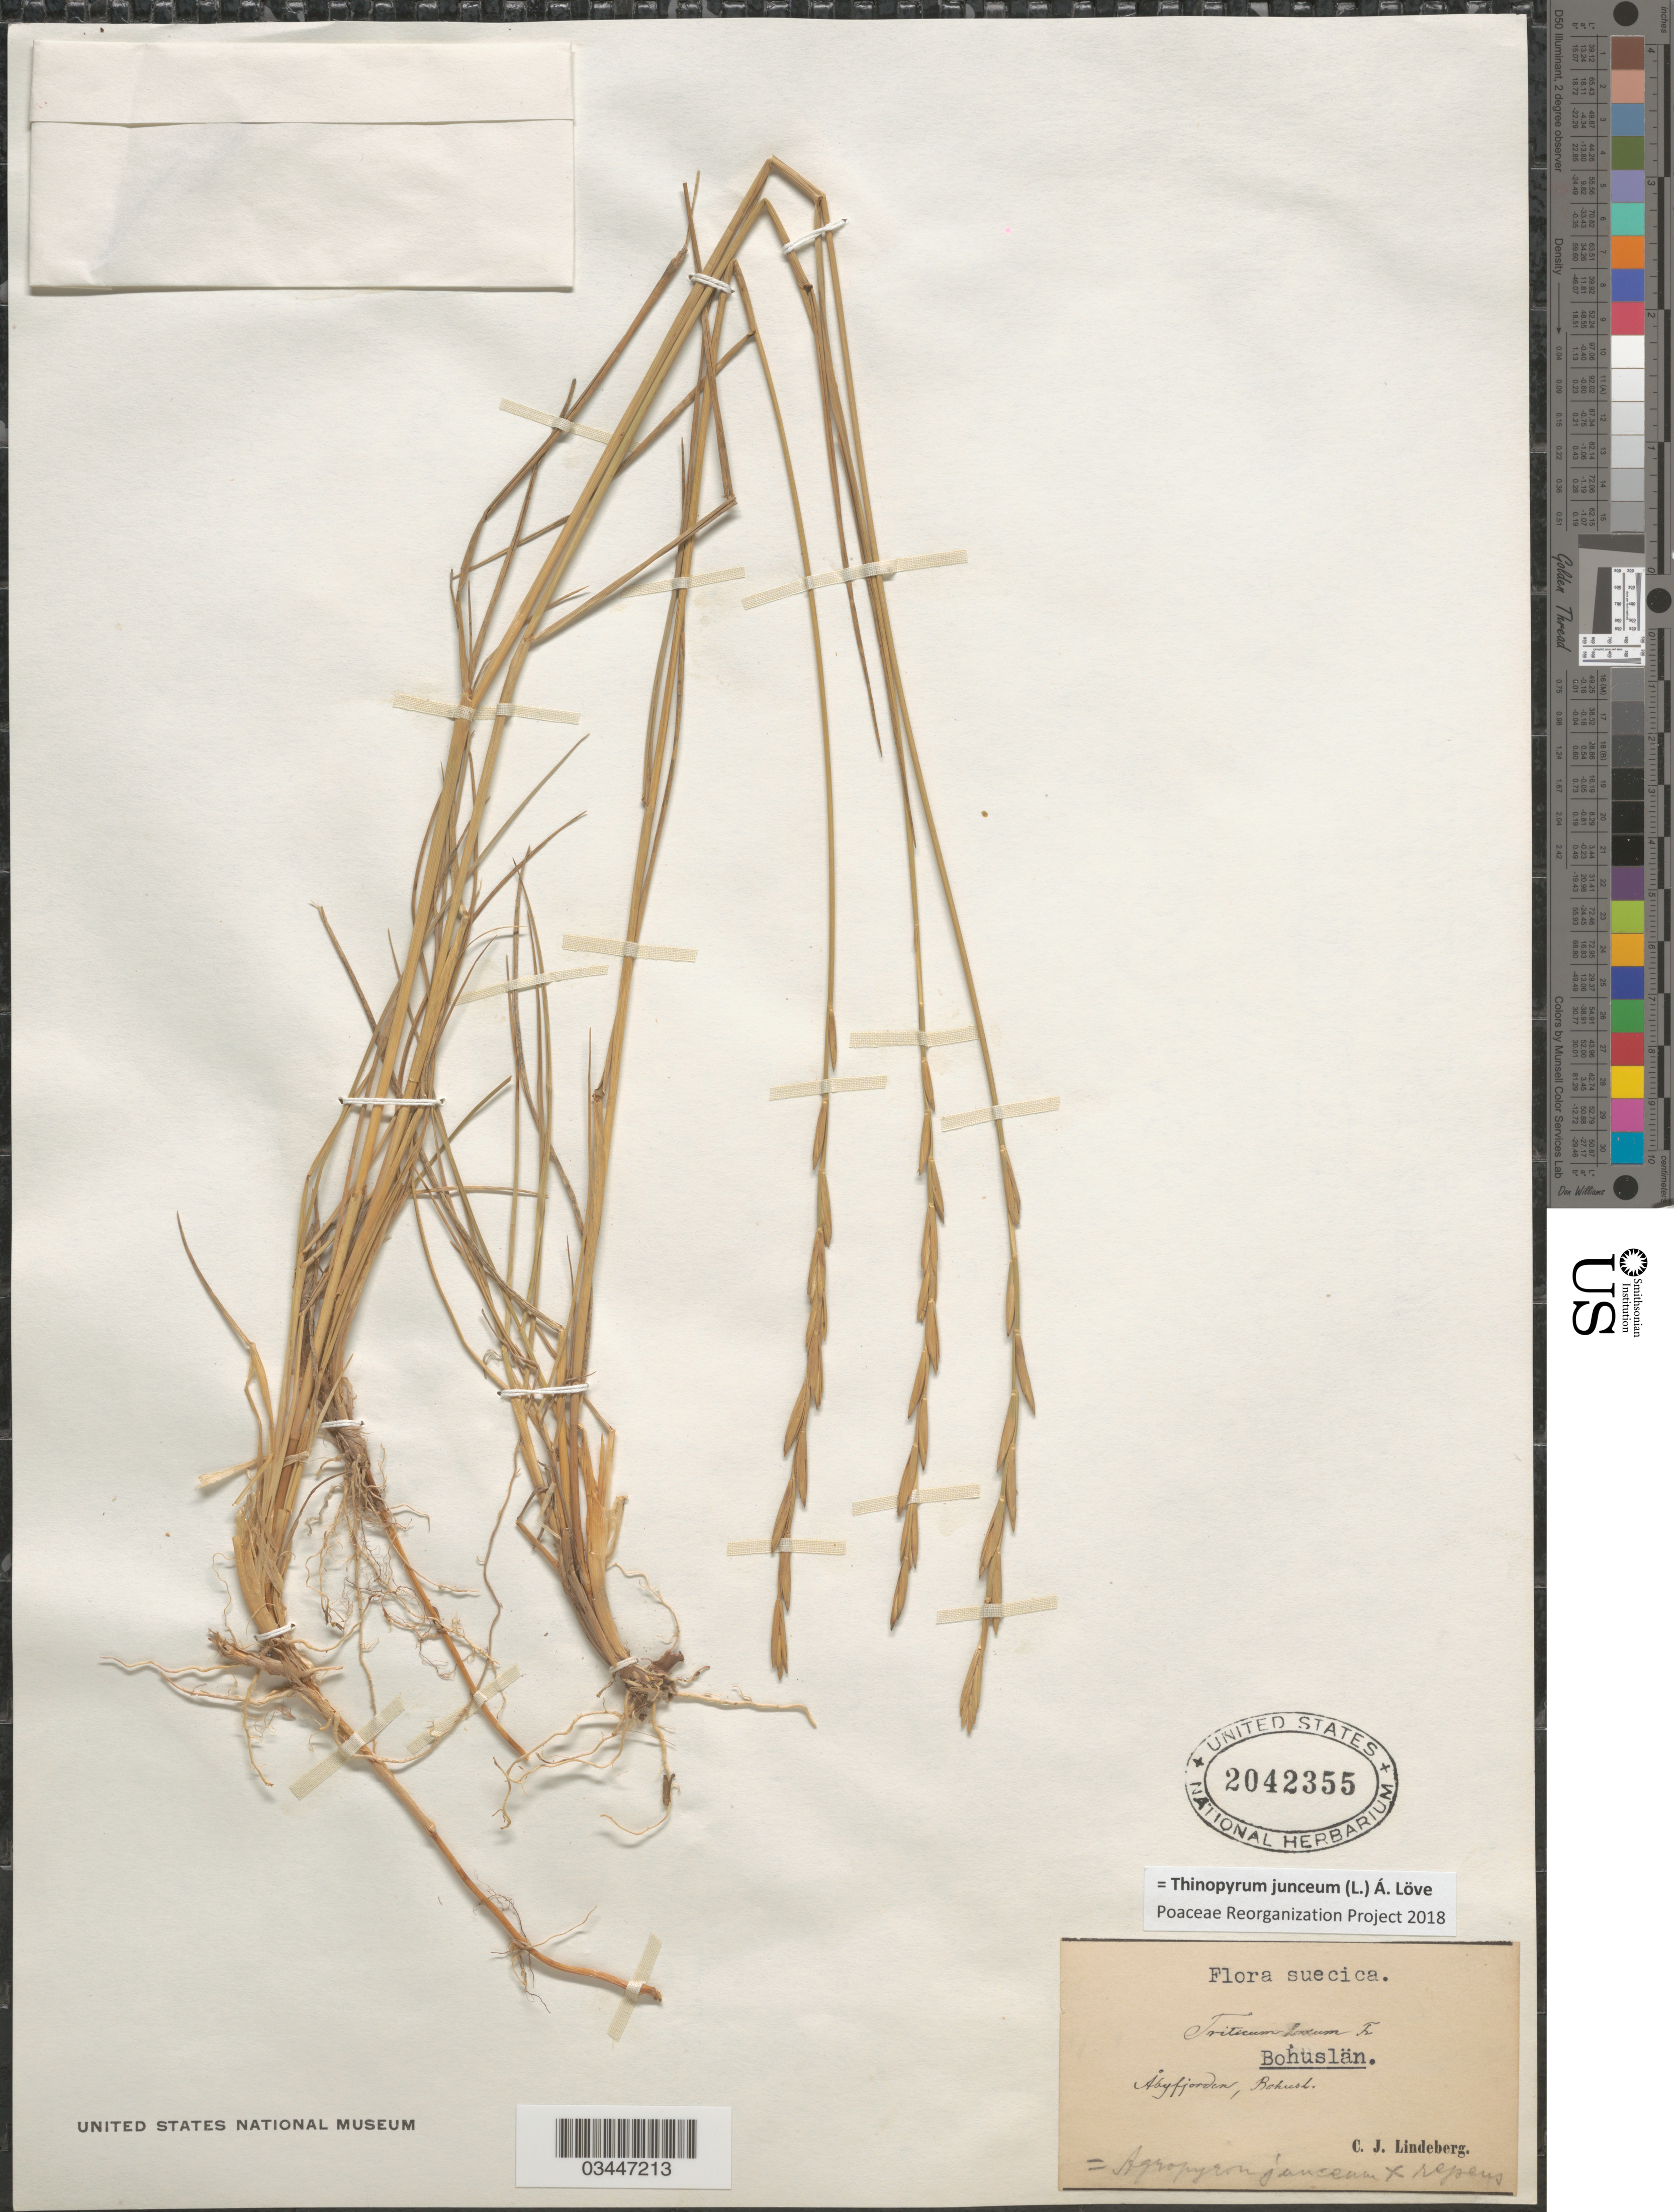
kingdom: Plantae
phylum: Tracheophyta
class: Liliopsida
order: Poales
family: Poaceae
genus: Thinopyrum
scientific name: Thinopyrum junceum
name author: (L.) Á. Löve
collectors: C. Lindeberg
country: Sweden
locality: Suecica. Åbyfjorden, Bohusl. Bohuslän.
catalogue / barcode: US 2042355